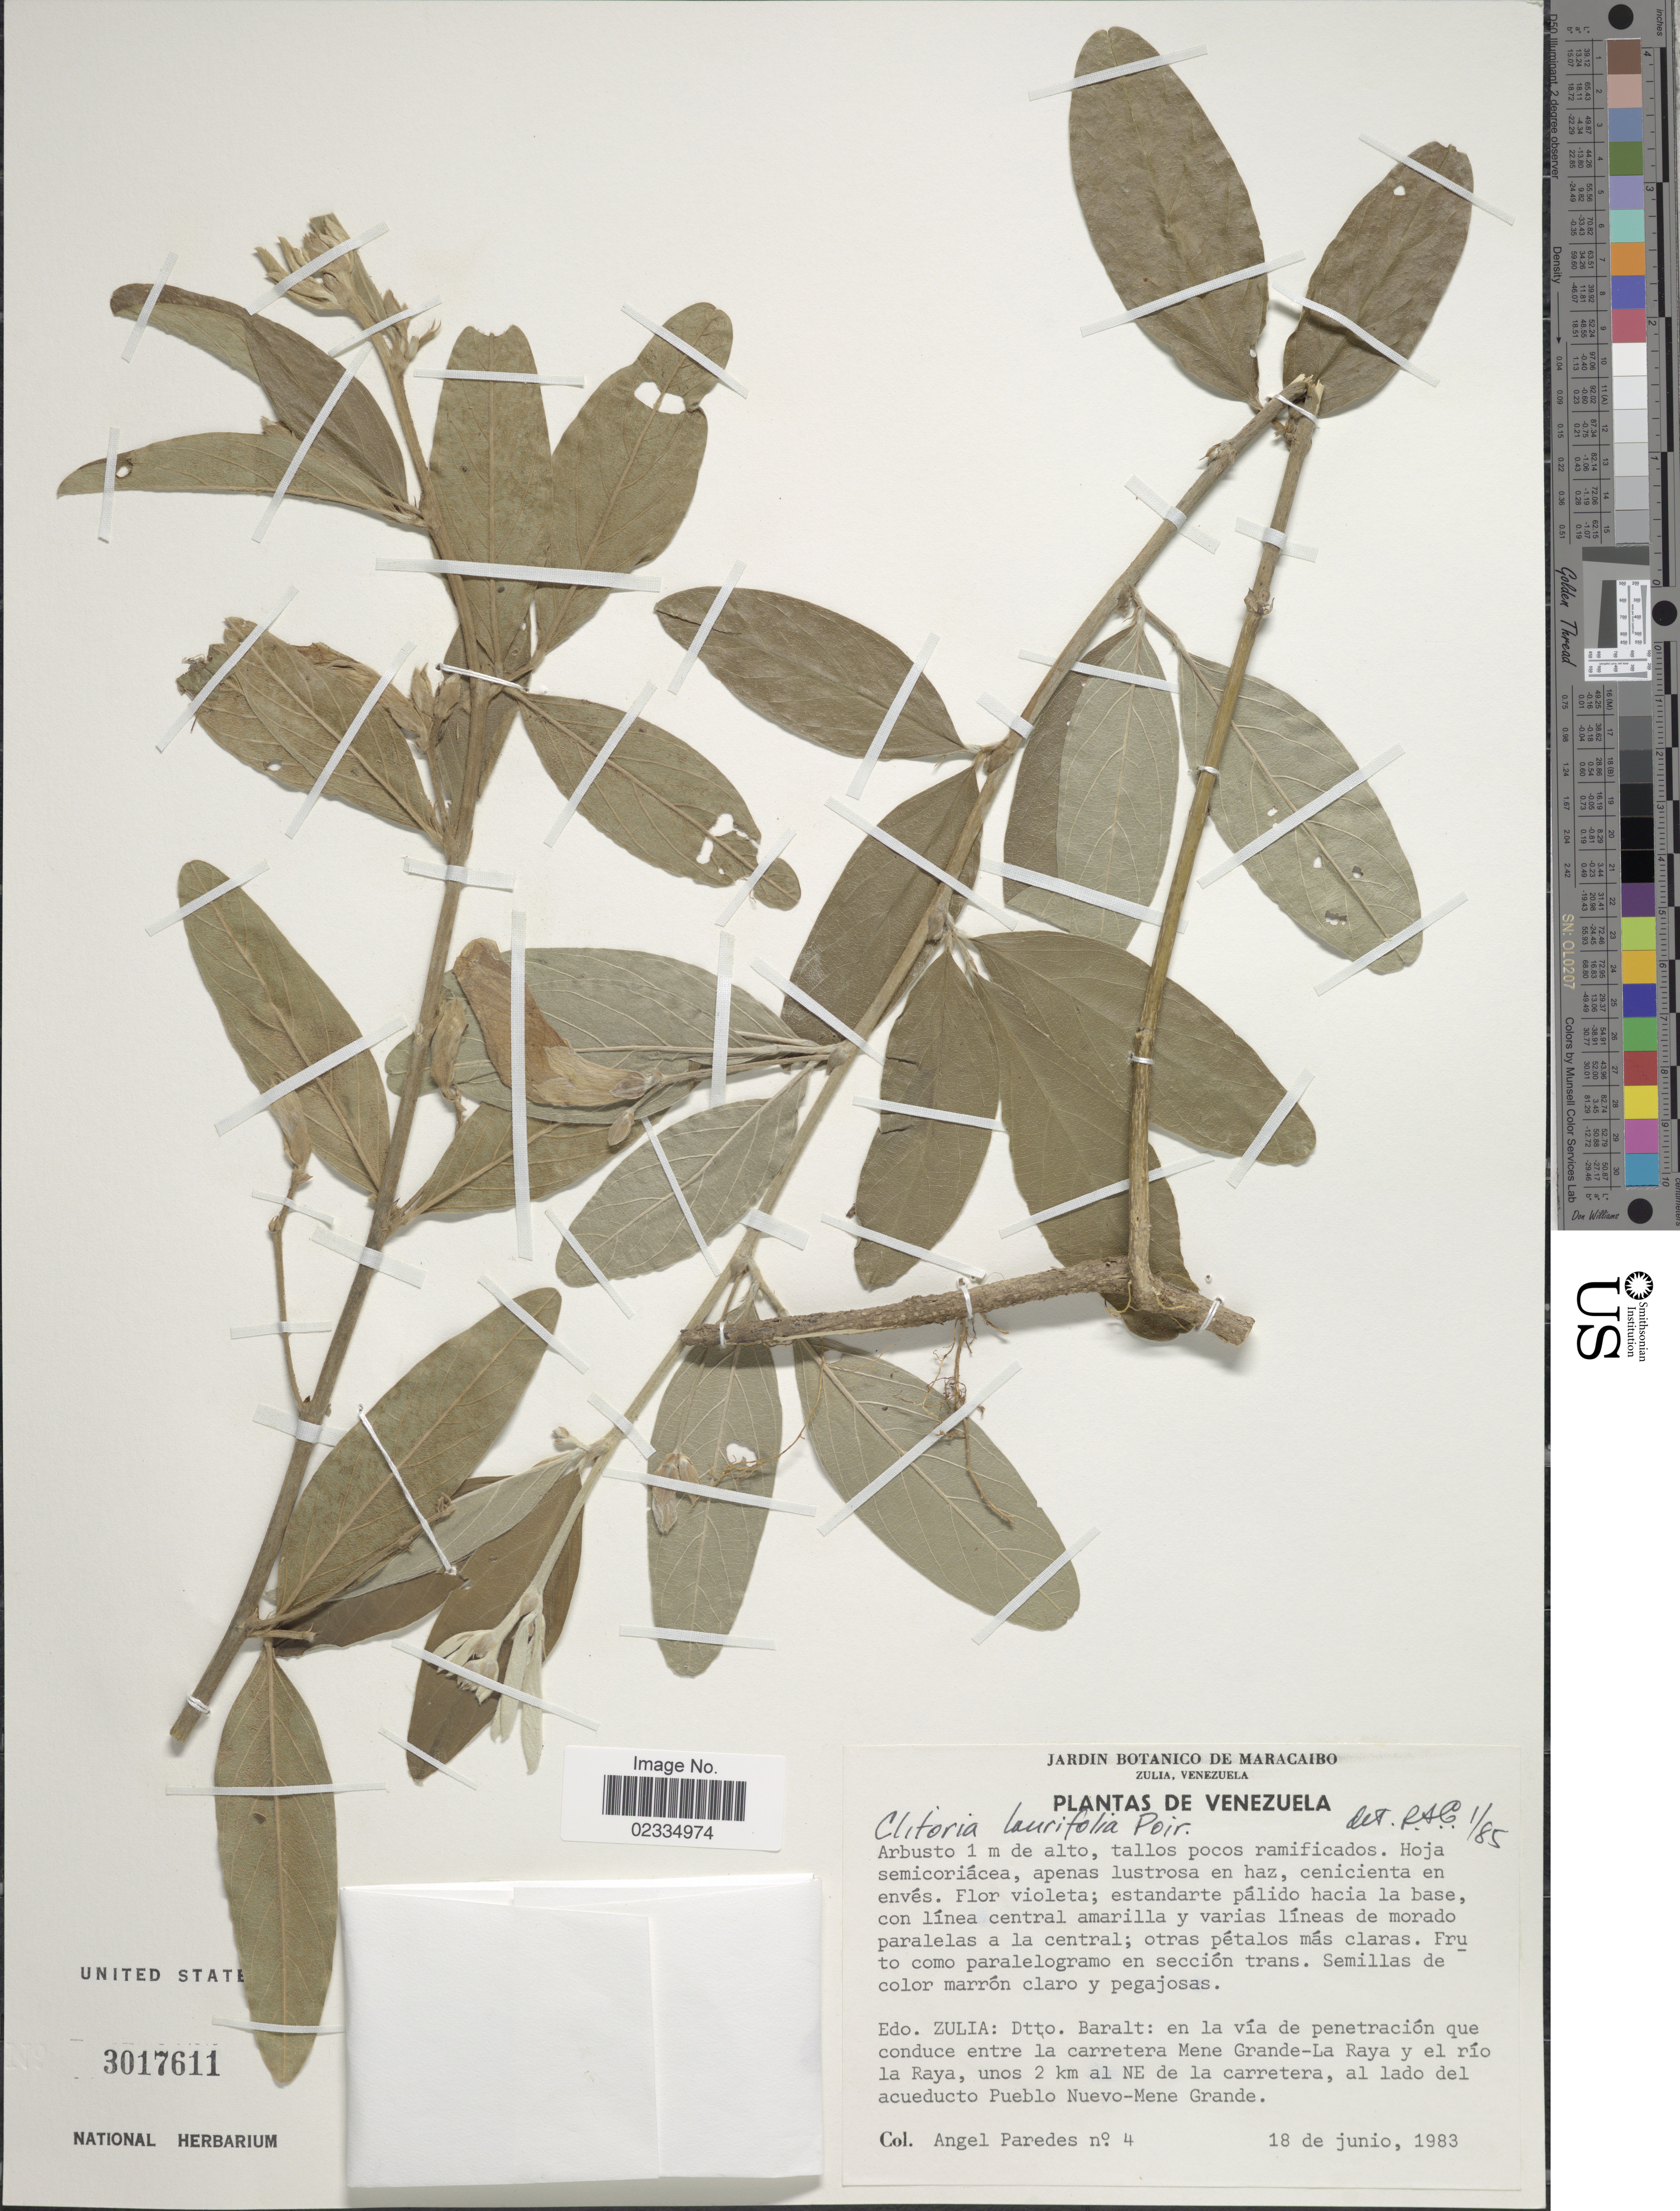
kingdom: Plantae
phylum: Tracheophyta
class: Magnoliopsida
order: Fabales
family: Fabaceae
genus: Clitoria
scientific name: Clitoria laurifolia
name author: Poir.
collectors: A. Paredes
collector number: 4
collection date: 1983-06-18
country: Venezuela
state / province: Zulia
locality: Dtto. Baralt. en la via de penetracion que conduce entre la carretera Mene Grande-La Raya y el rio la Raya, unos 2 km al NE de la carretera, al aldo del acueducto Pueblo Nuevo-Mene Grande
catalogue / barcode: US 3017611